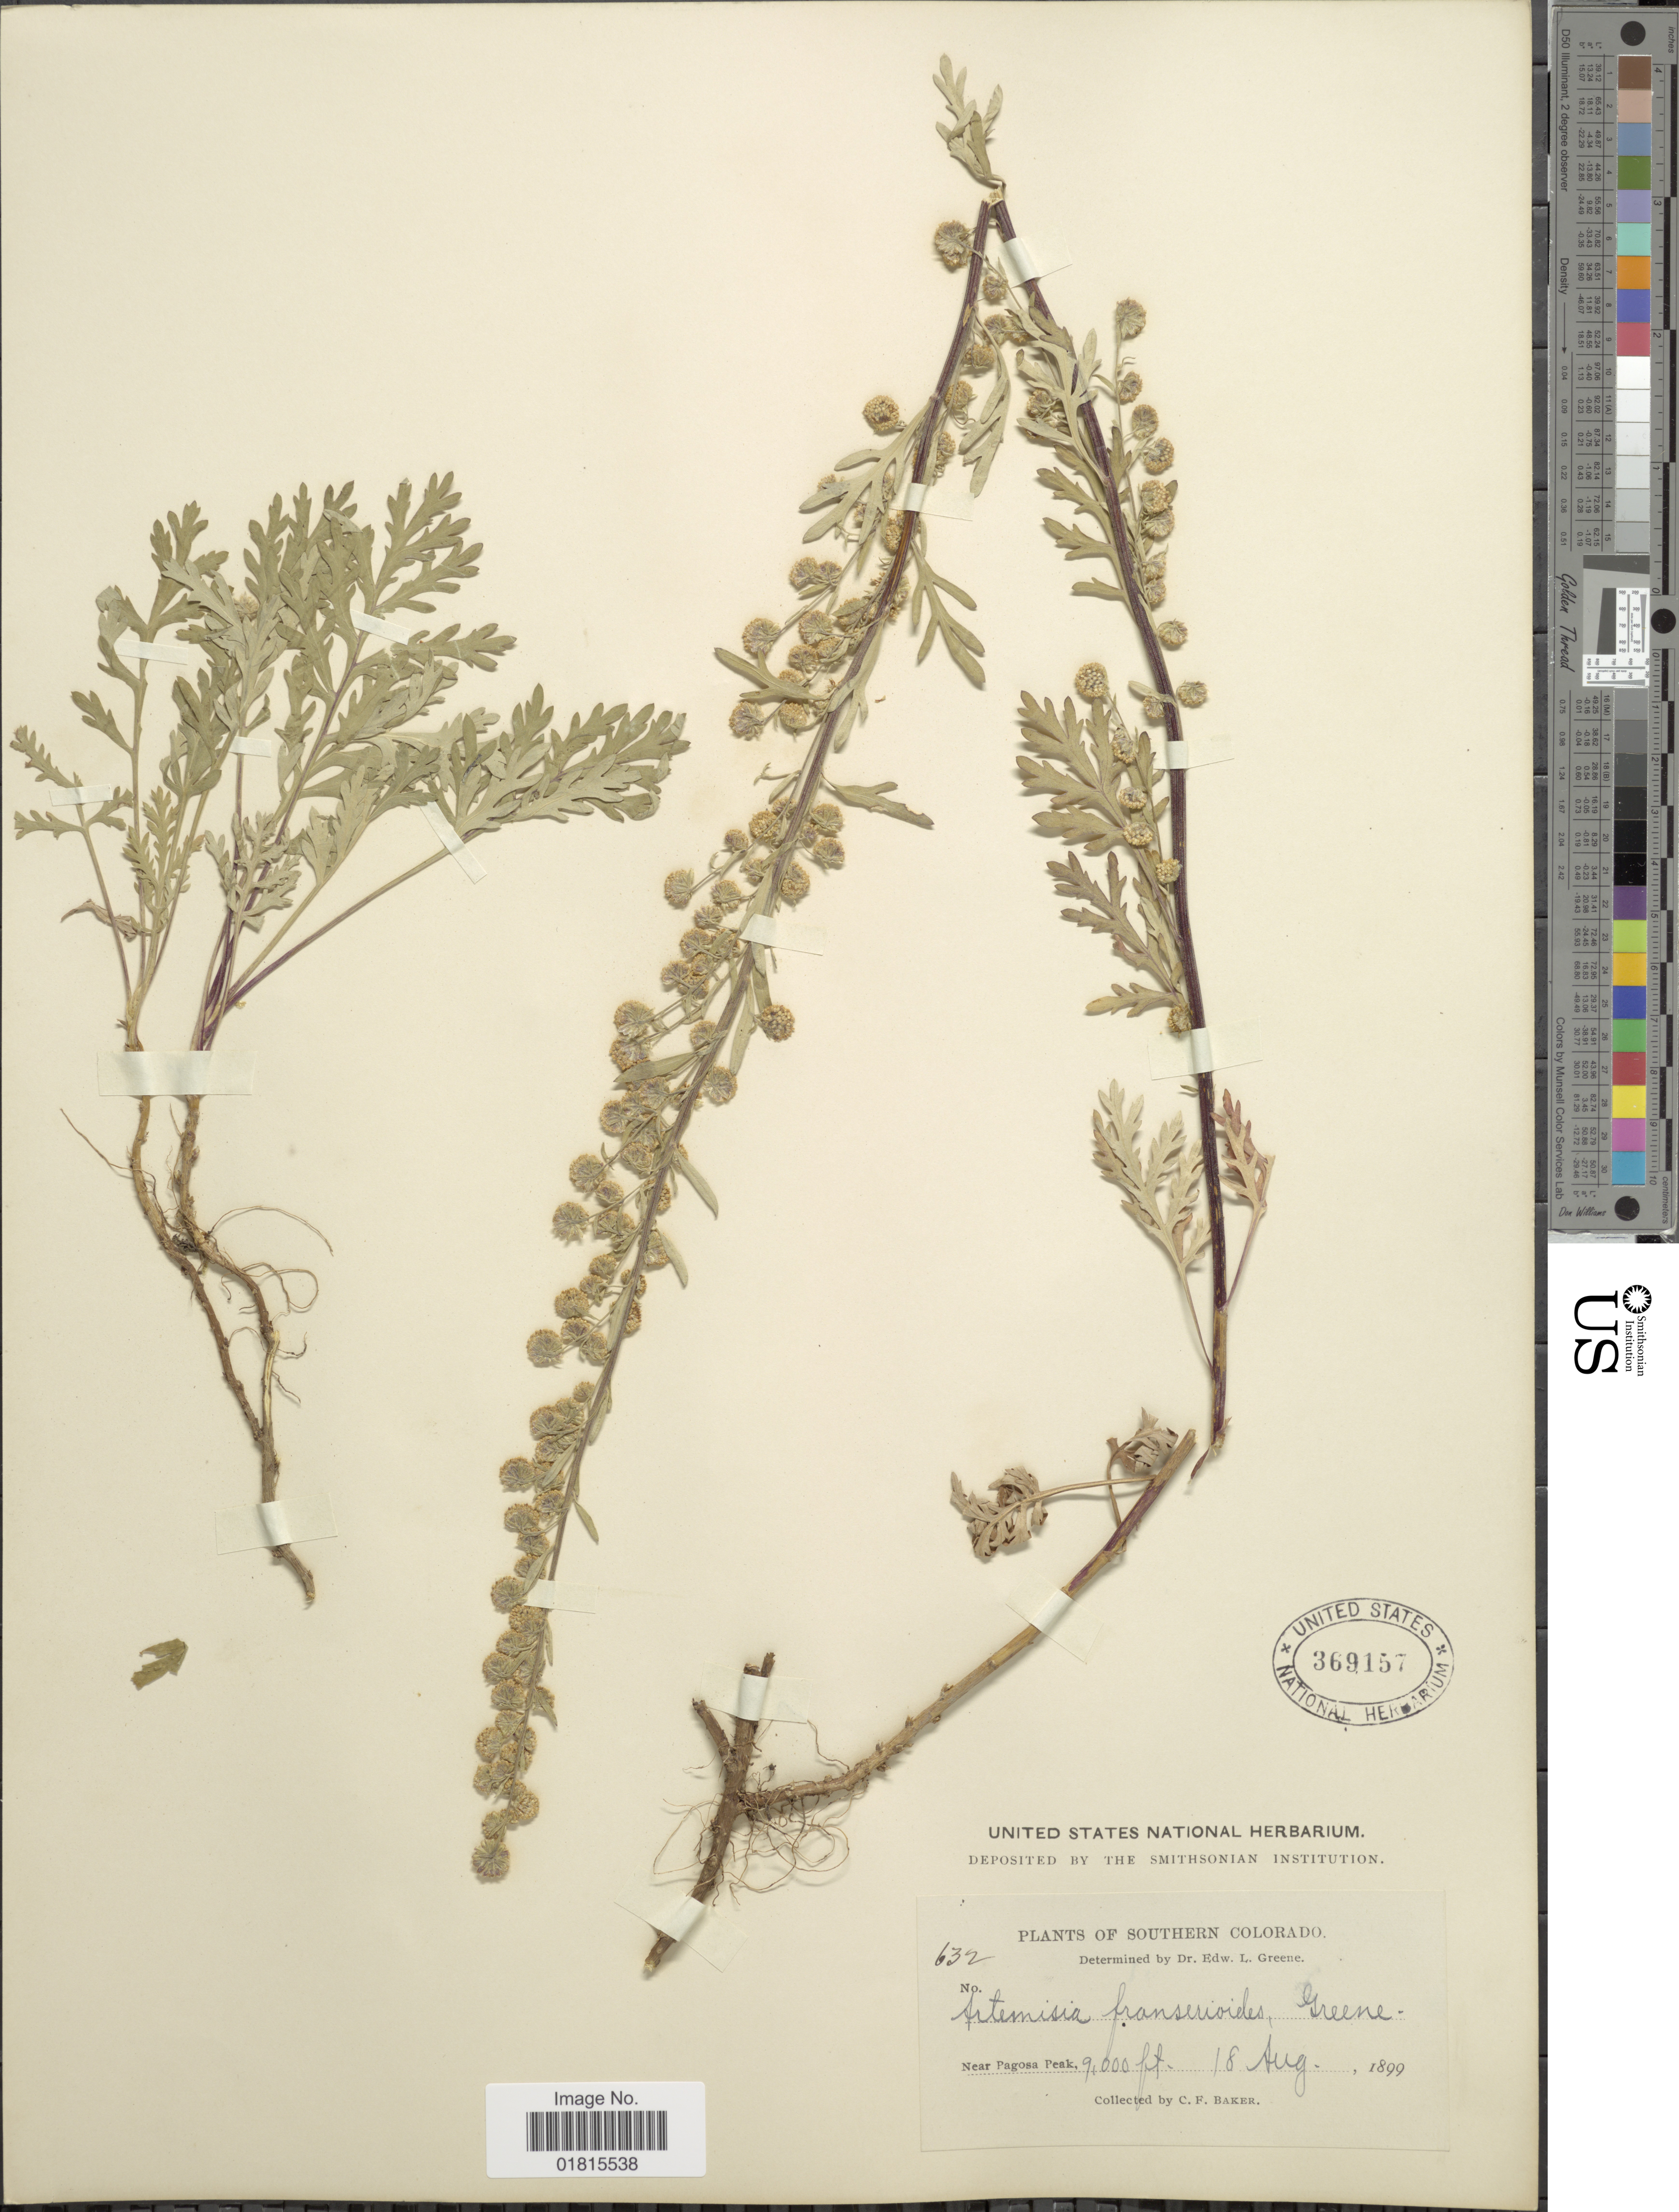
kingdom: Plantae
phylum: Tracheophyta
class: Magnoliopsida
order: Asterales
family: Asteraceae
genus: Artemisia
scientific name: Artemisia franserioides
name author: Greene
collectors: C. F. Baker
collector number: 632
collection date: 1899-08-18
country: United States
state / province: Colorado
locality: Southern Colorado. Near Pagosa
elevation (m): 2743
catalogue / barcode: US 369157